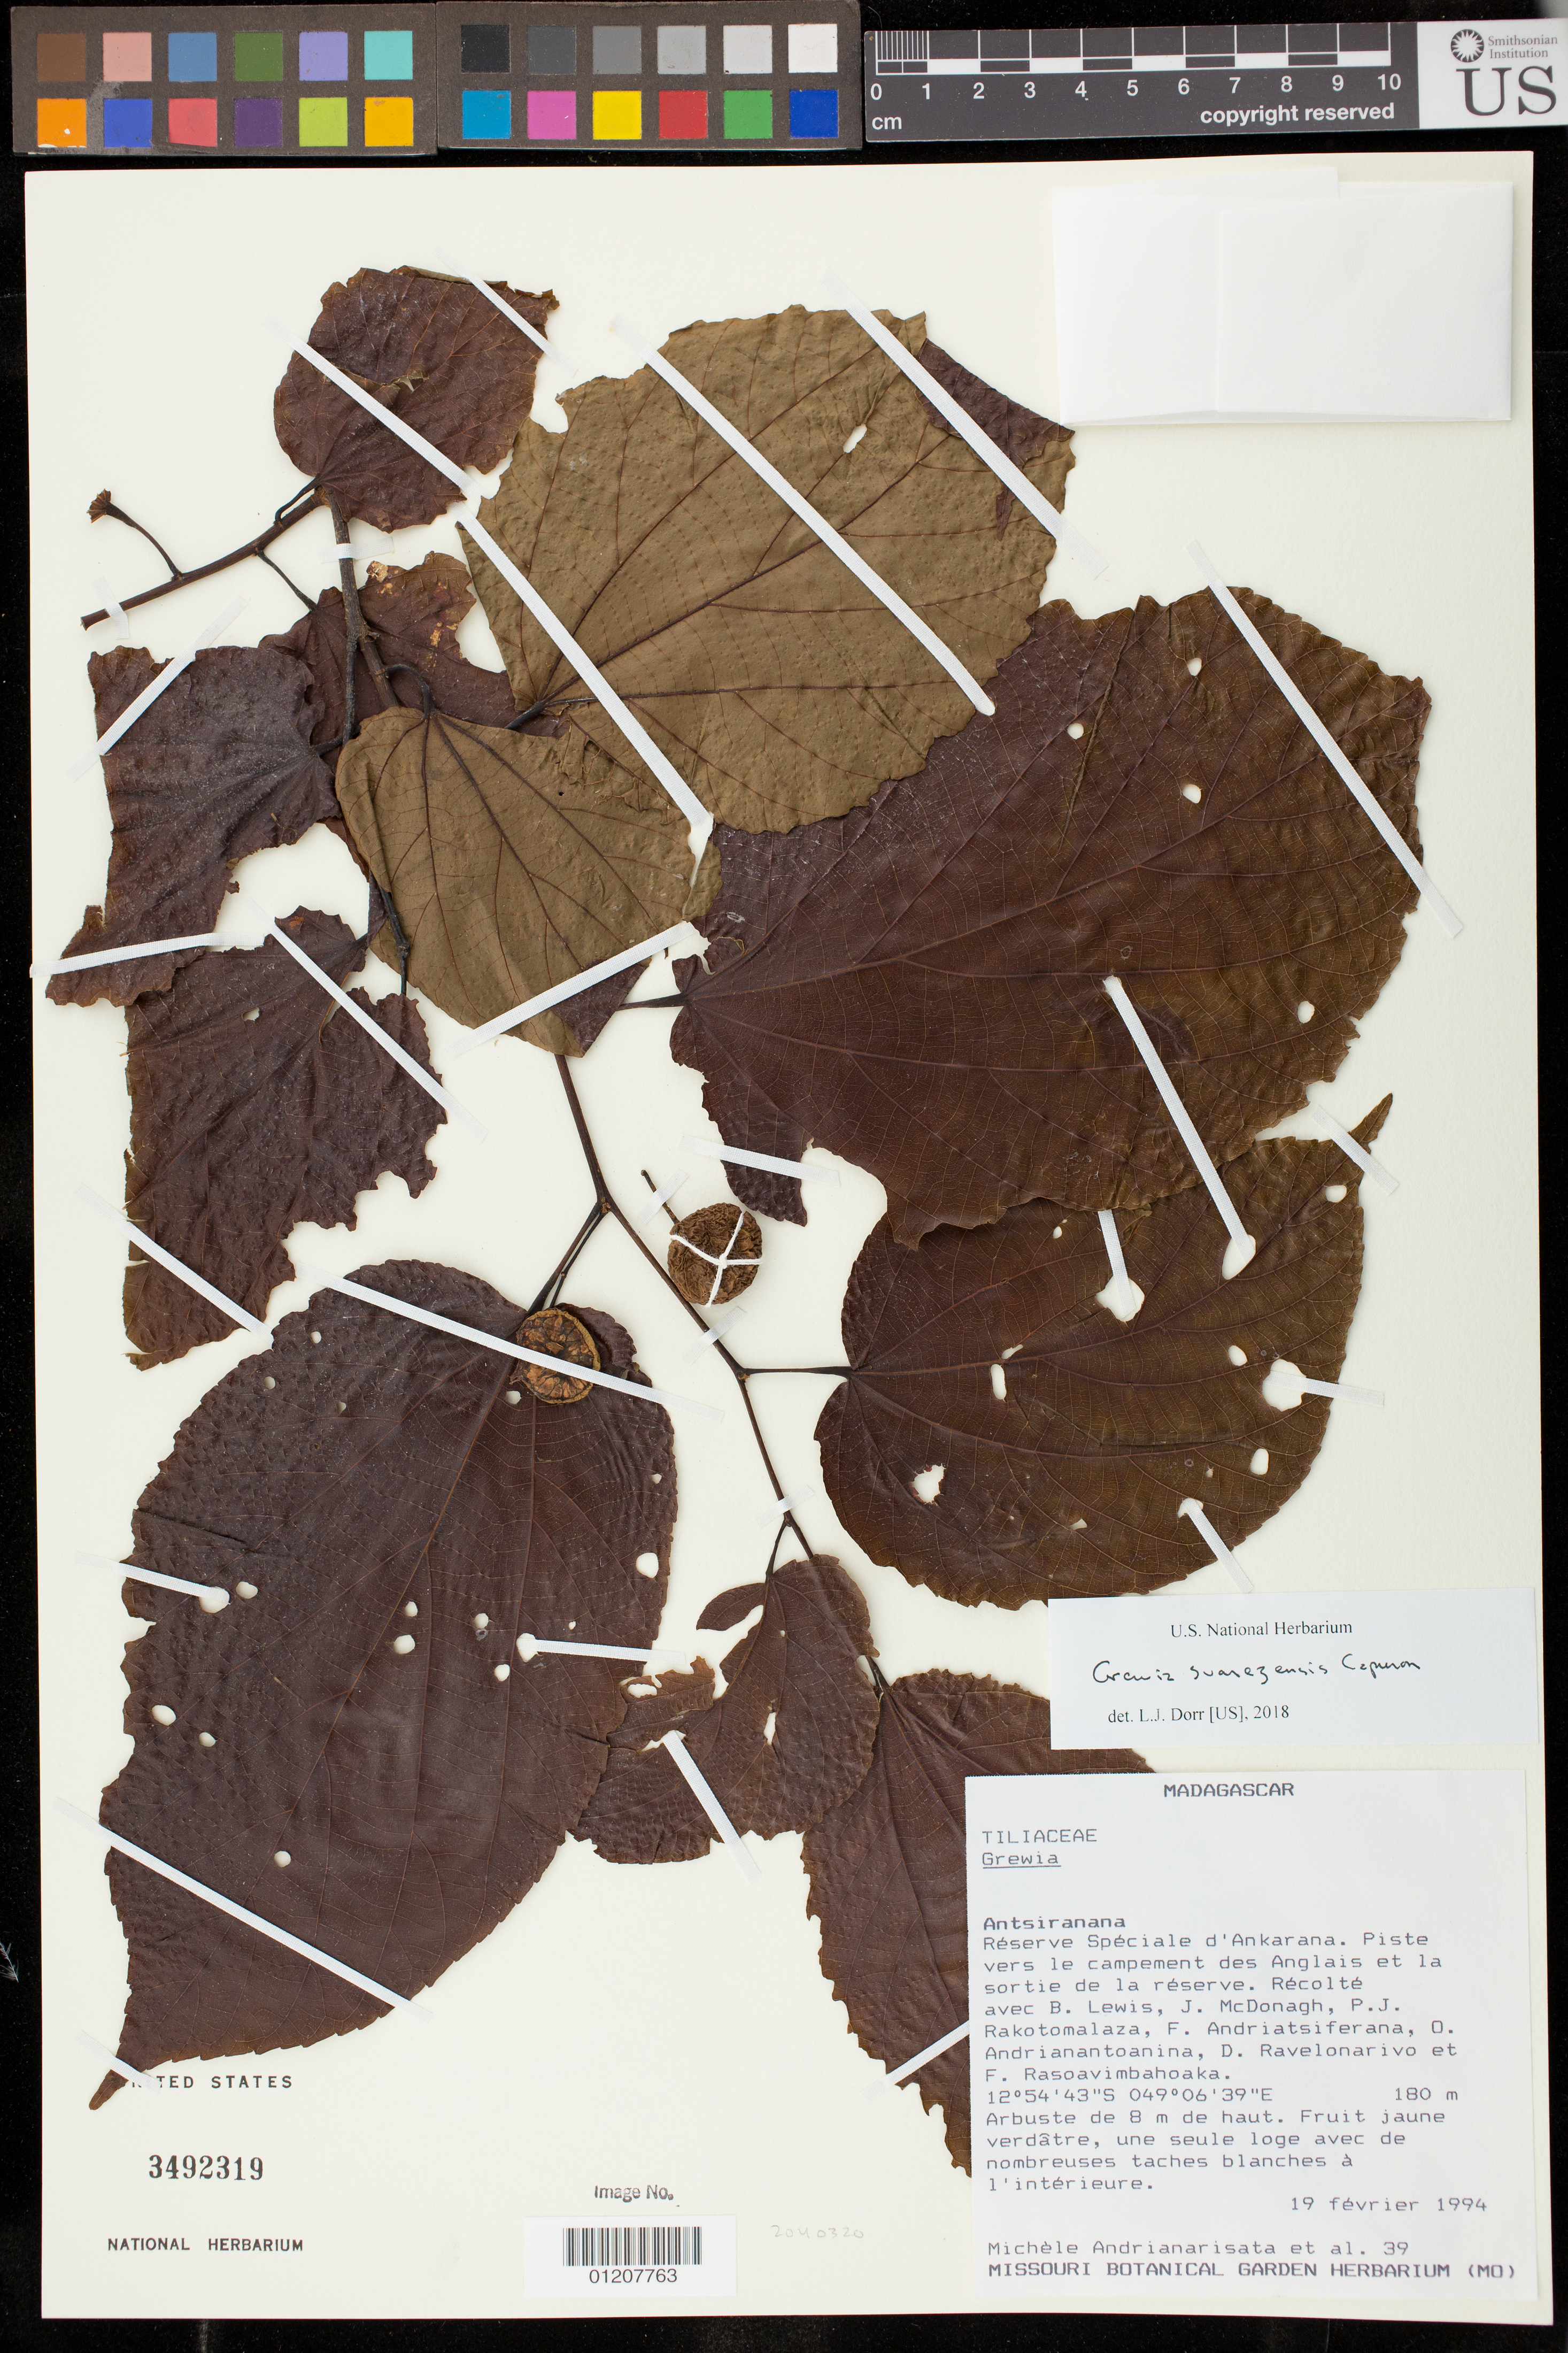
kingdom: Plantae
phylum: Tracheophyta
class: Magnoliopsida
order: Malvales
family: Malvaceae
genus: Grewia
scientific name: Grewia suarezensis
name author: Capuron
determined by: Dorr, L. J., (BOT), Smithsonian Institution - National Museum of Natural History (UNITED STATES)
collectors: M. Andrianarisara, B. Lewis, J. McDonagh & P. J. Rakotomalaza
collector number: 39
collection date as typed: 19 Feb 1994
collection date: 1994-02-19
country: Madagascar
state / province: Diana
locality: Antsiranana. Reserve speciale d' Ankarana. Piste. vers le campement des Anglais et la sortie de la reserve.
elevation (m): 180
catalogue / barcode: US 3492319